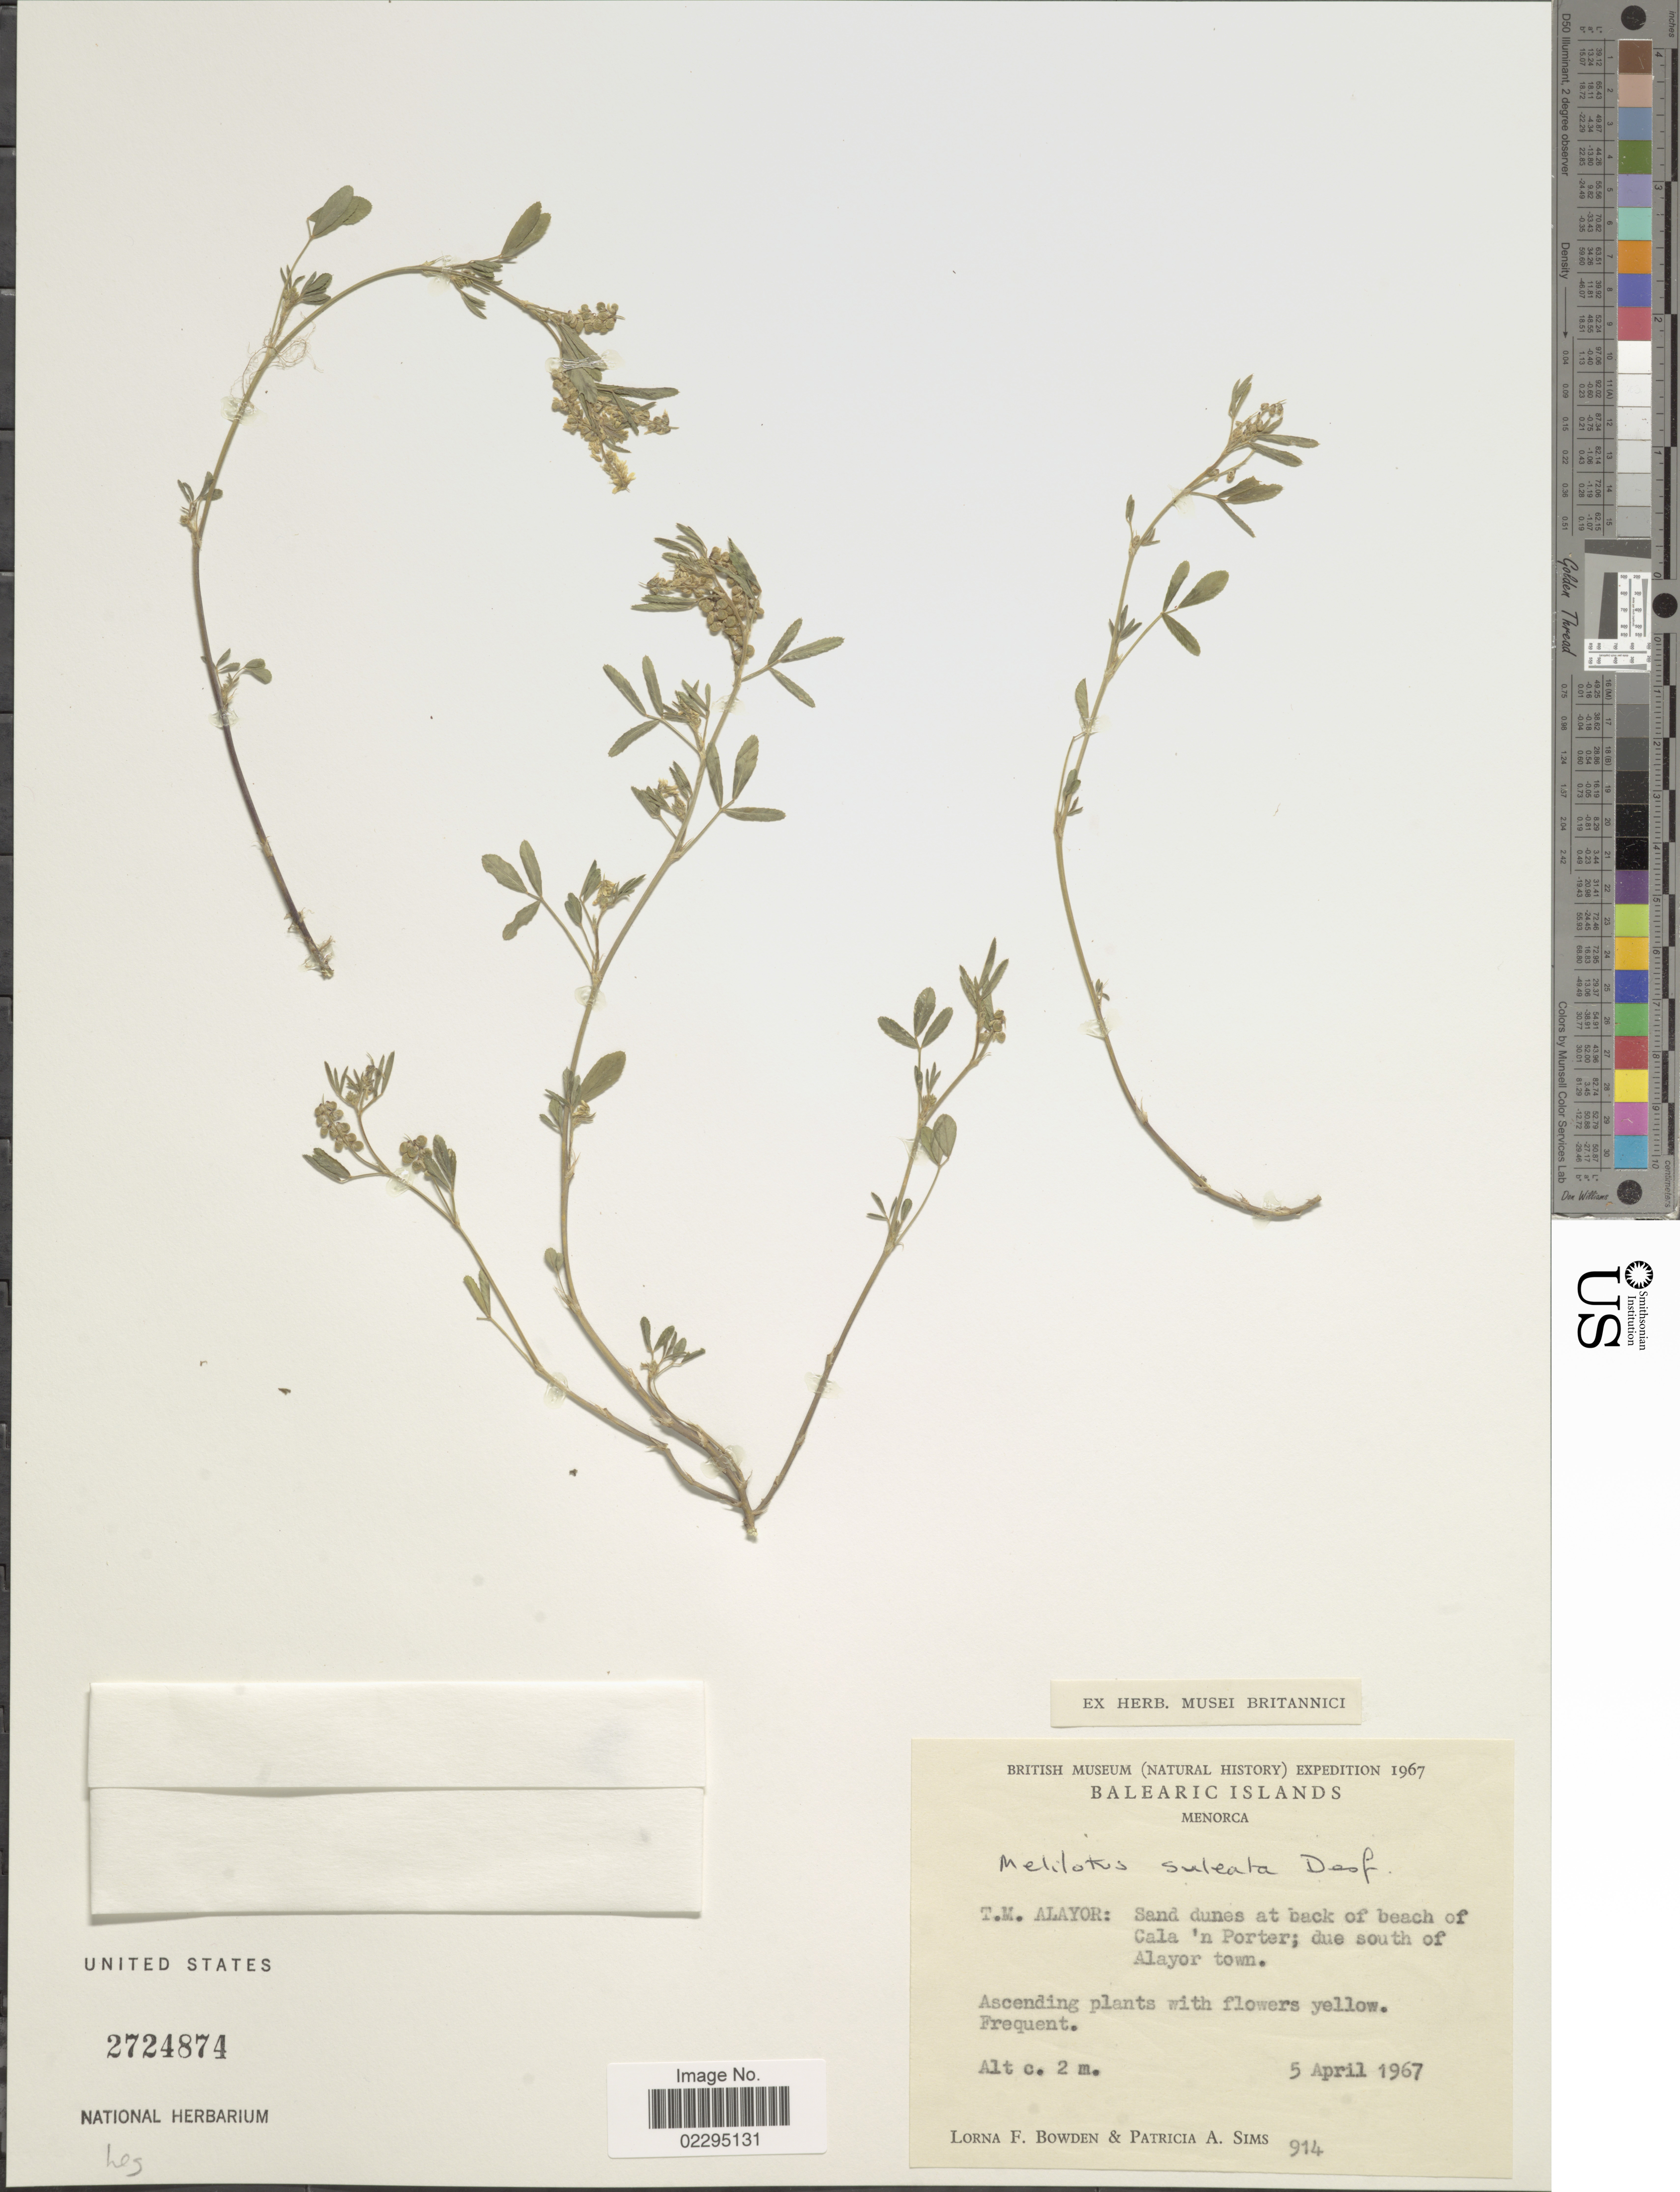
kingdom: Plantae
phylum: Tracheophyta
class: Magnoliopsida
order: Fabales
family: Fabaceae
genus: Melilotus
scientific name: Melilotus sulcatus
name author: Desf.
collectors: L. F. Bowden & P. A. Sims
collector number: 9140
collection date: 1967-04-05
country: Spain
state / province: Islas Baleares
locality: Balearic Islands. T.M. Alayor: San d dunes at back of beach of Cala' n Porter; due south of Alayor town.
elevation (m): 2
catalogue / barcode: US 2724874